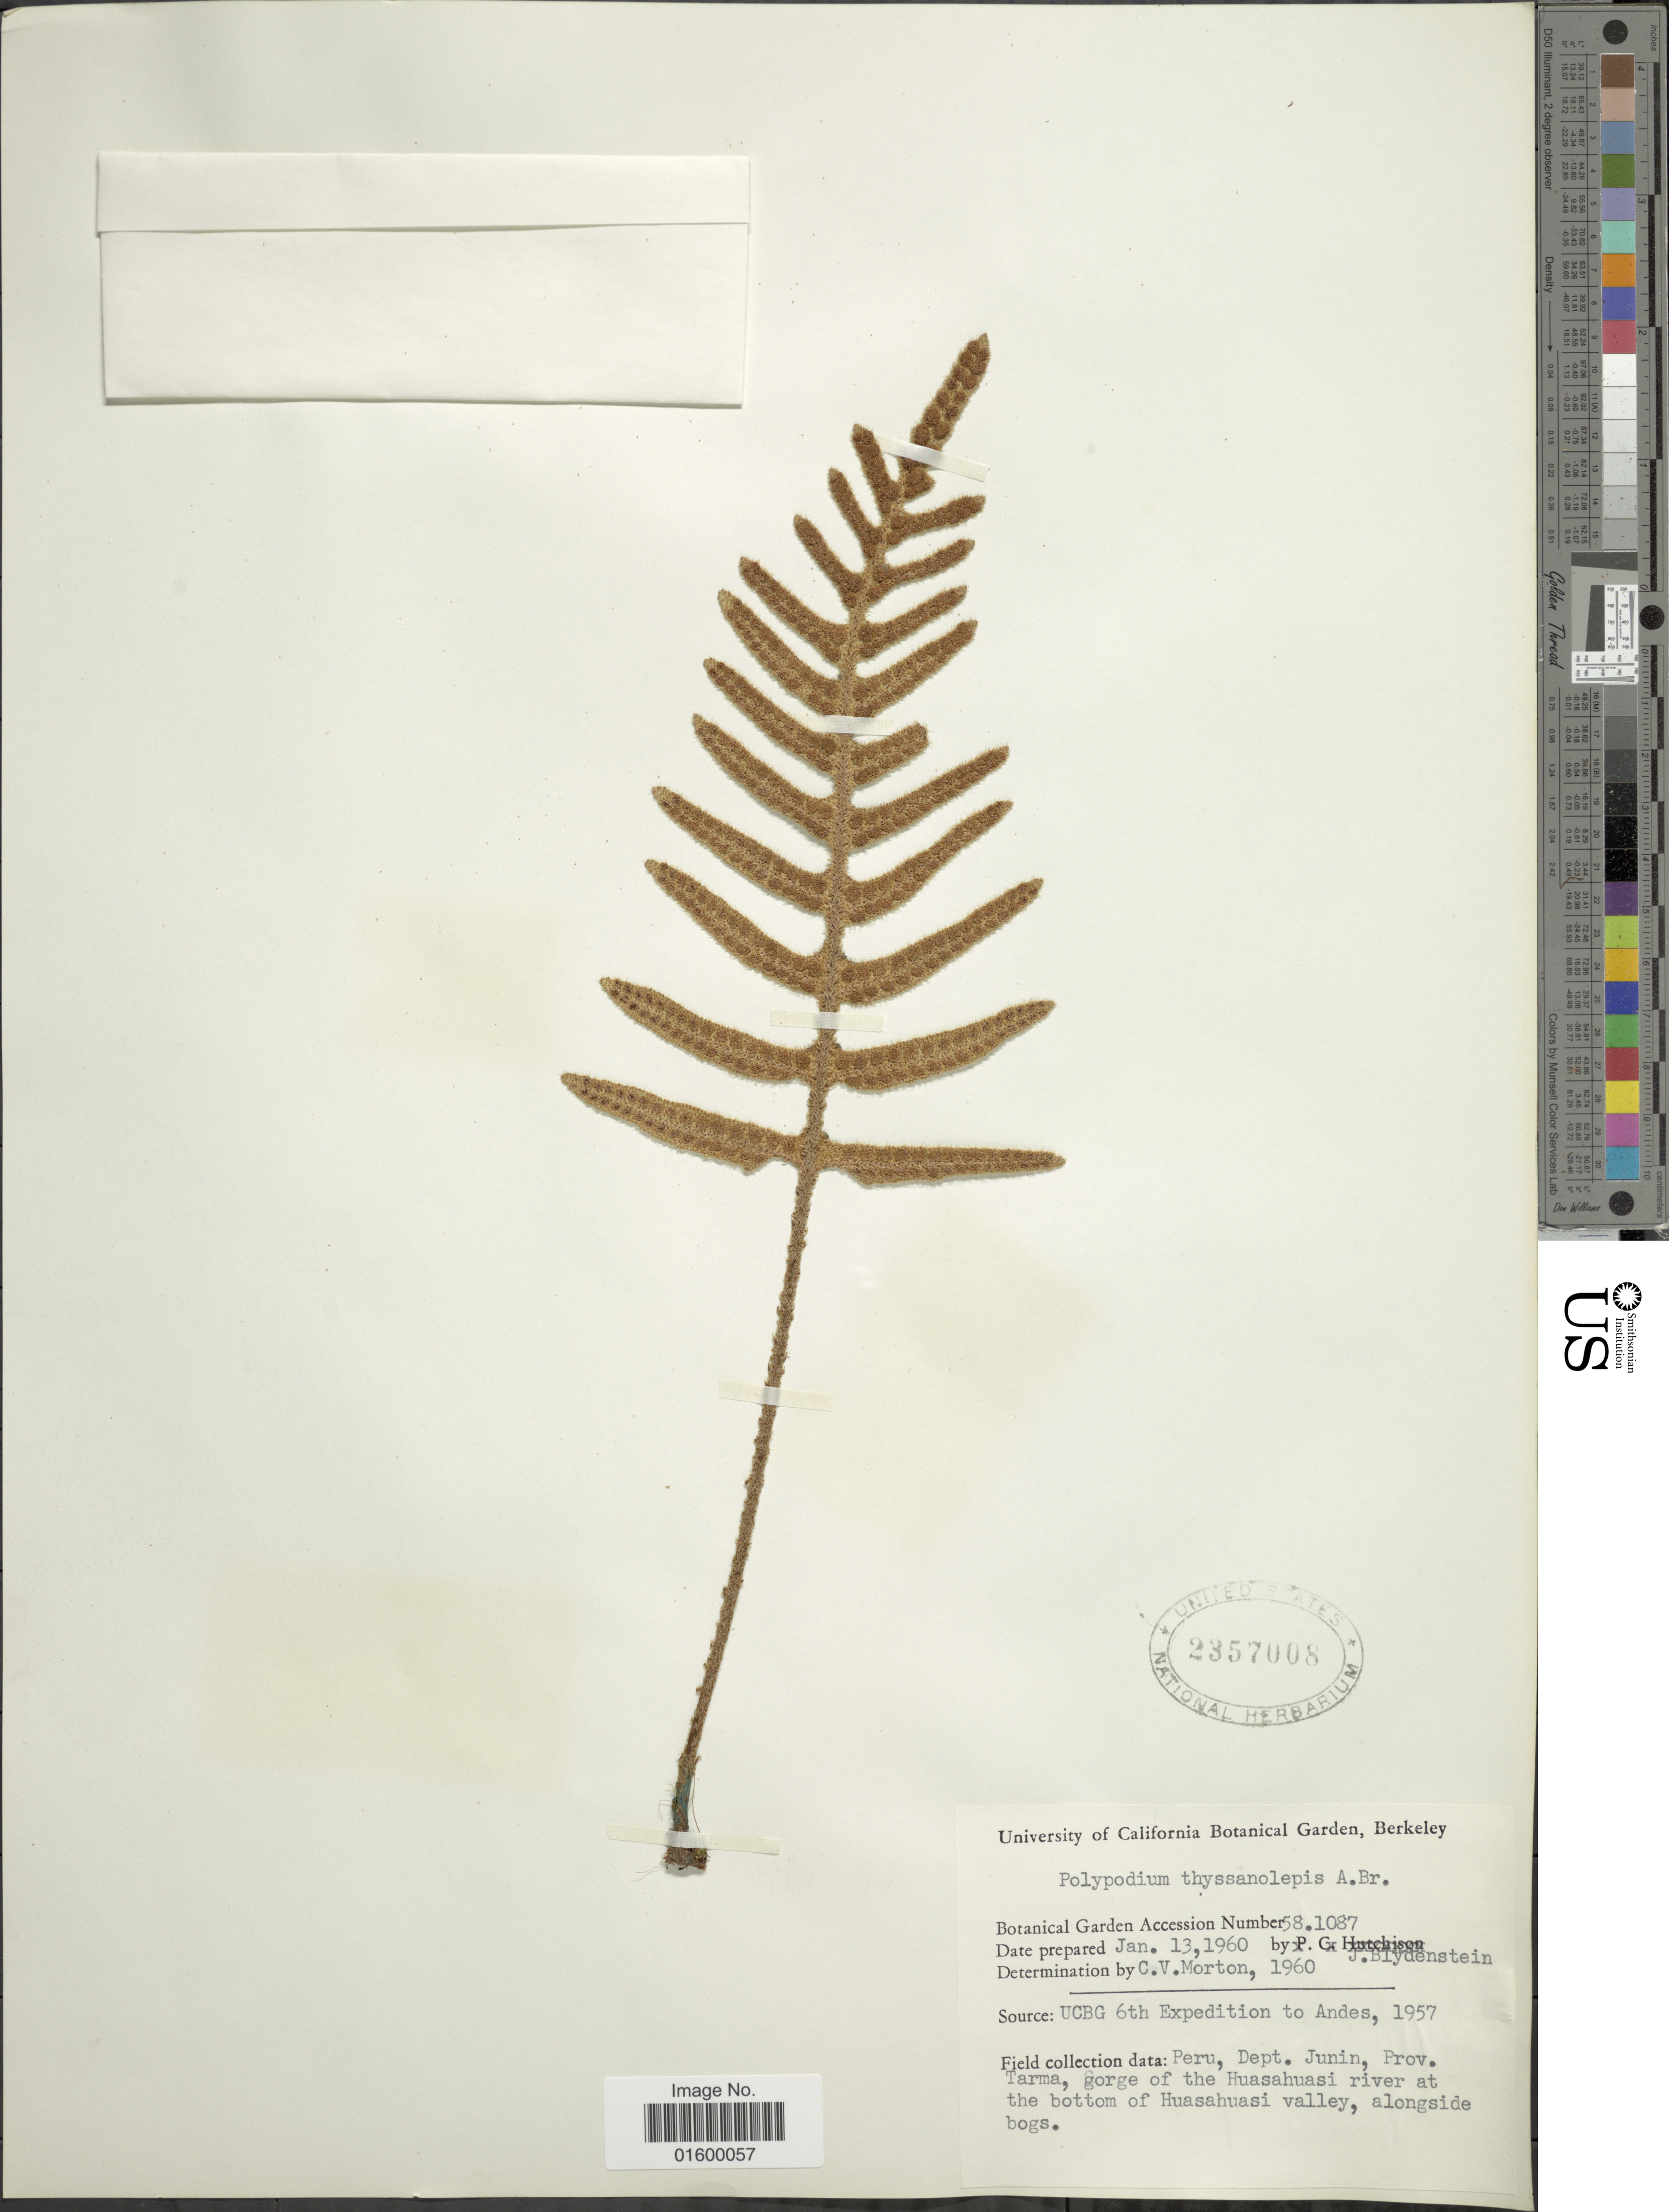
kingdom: Plantae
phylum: Tracheophyta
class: Polypodiopsida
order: Polypodiales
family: Polypodiaceae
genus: Pleopeltis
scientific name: Pleopeltis thyssanolepis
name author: (A. Braun ex Klotzsch) E.G. Andrews & Windham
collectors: J. Blydenstein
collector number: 581087*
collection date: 1960-01-13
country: United States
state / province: California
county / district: Alameda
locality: Univeristy of California Botanical Garden, Berkeley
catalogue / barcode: US 2357008